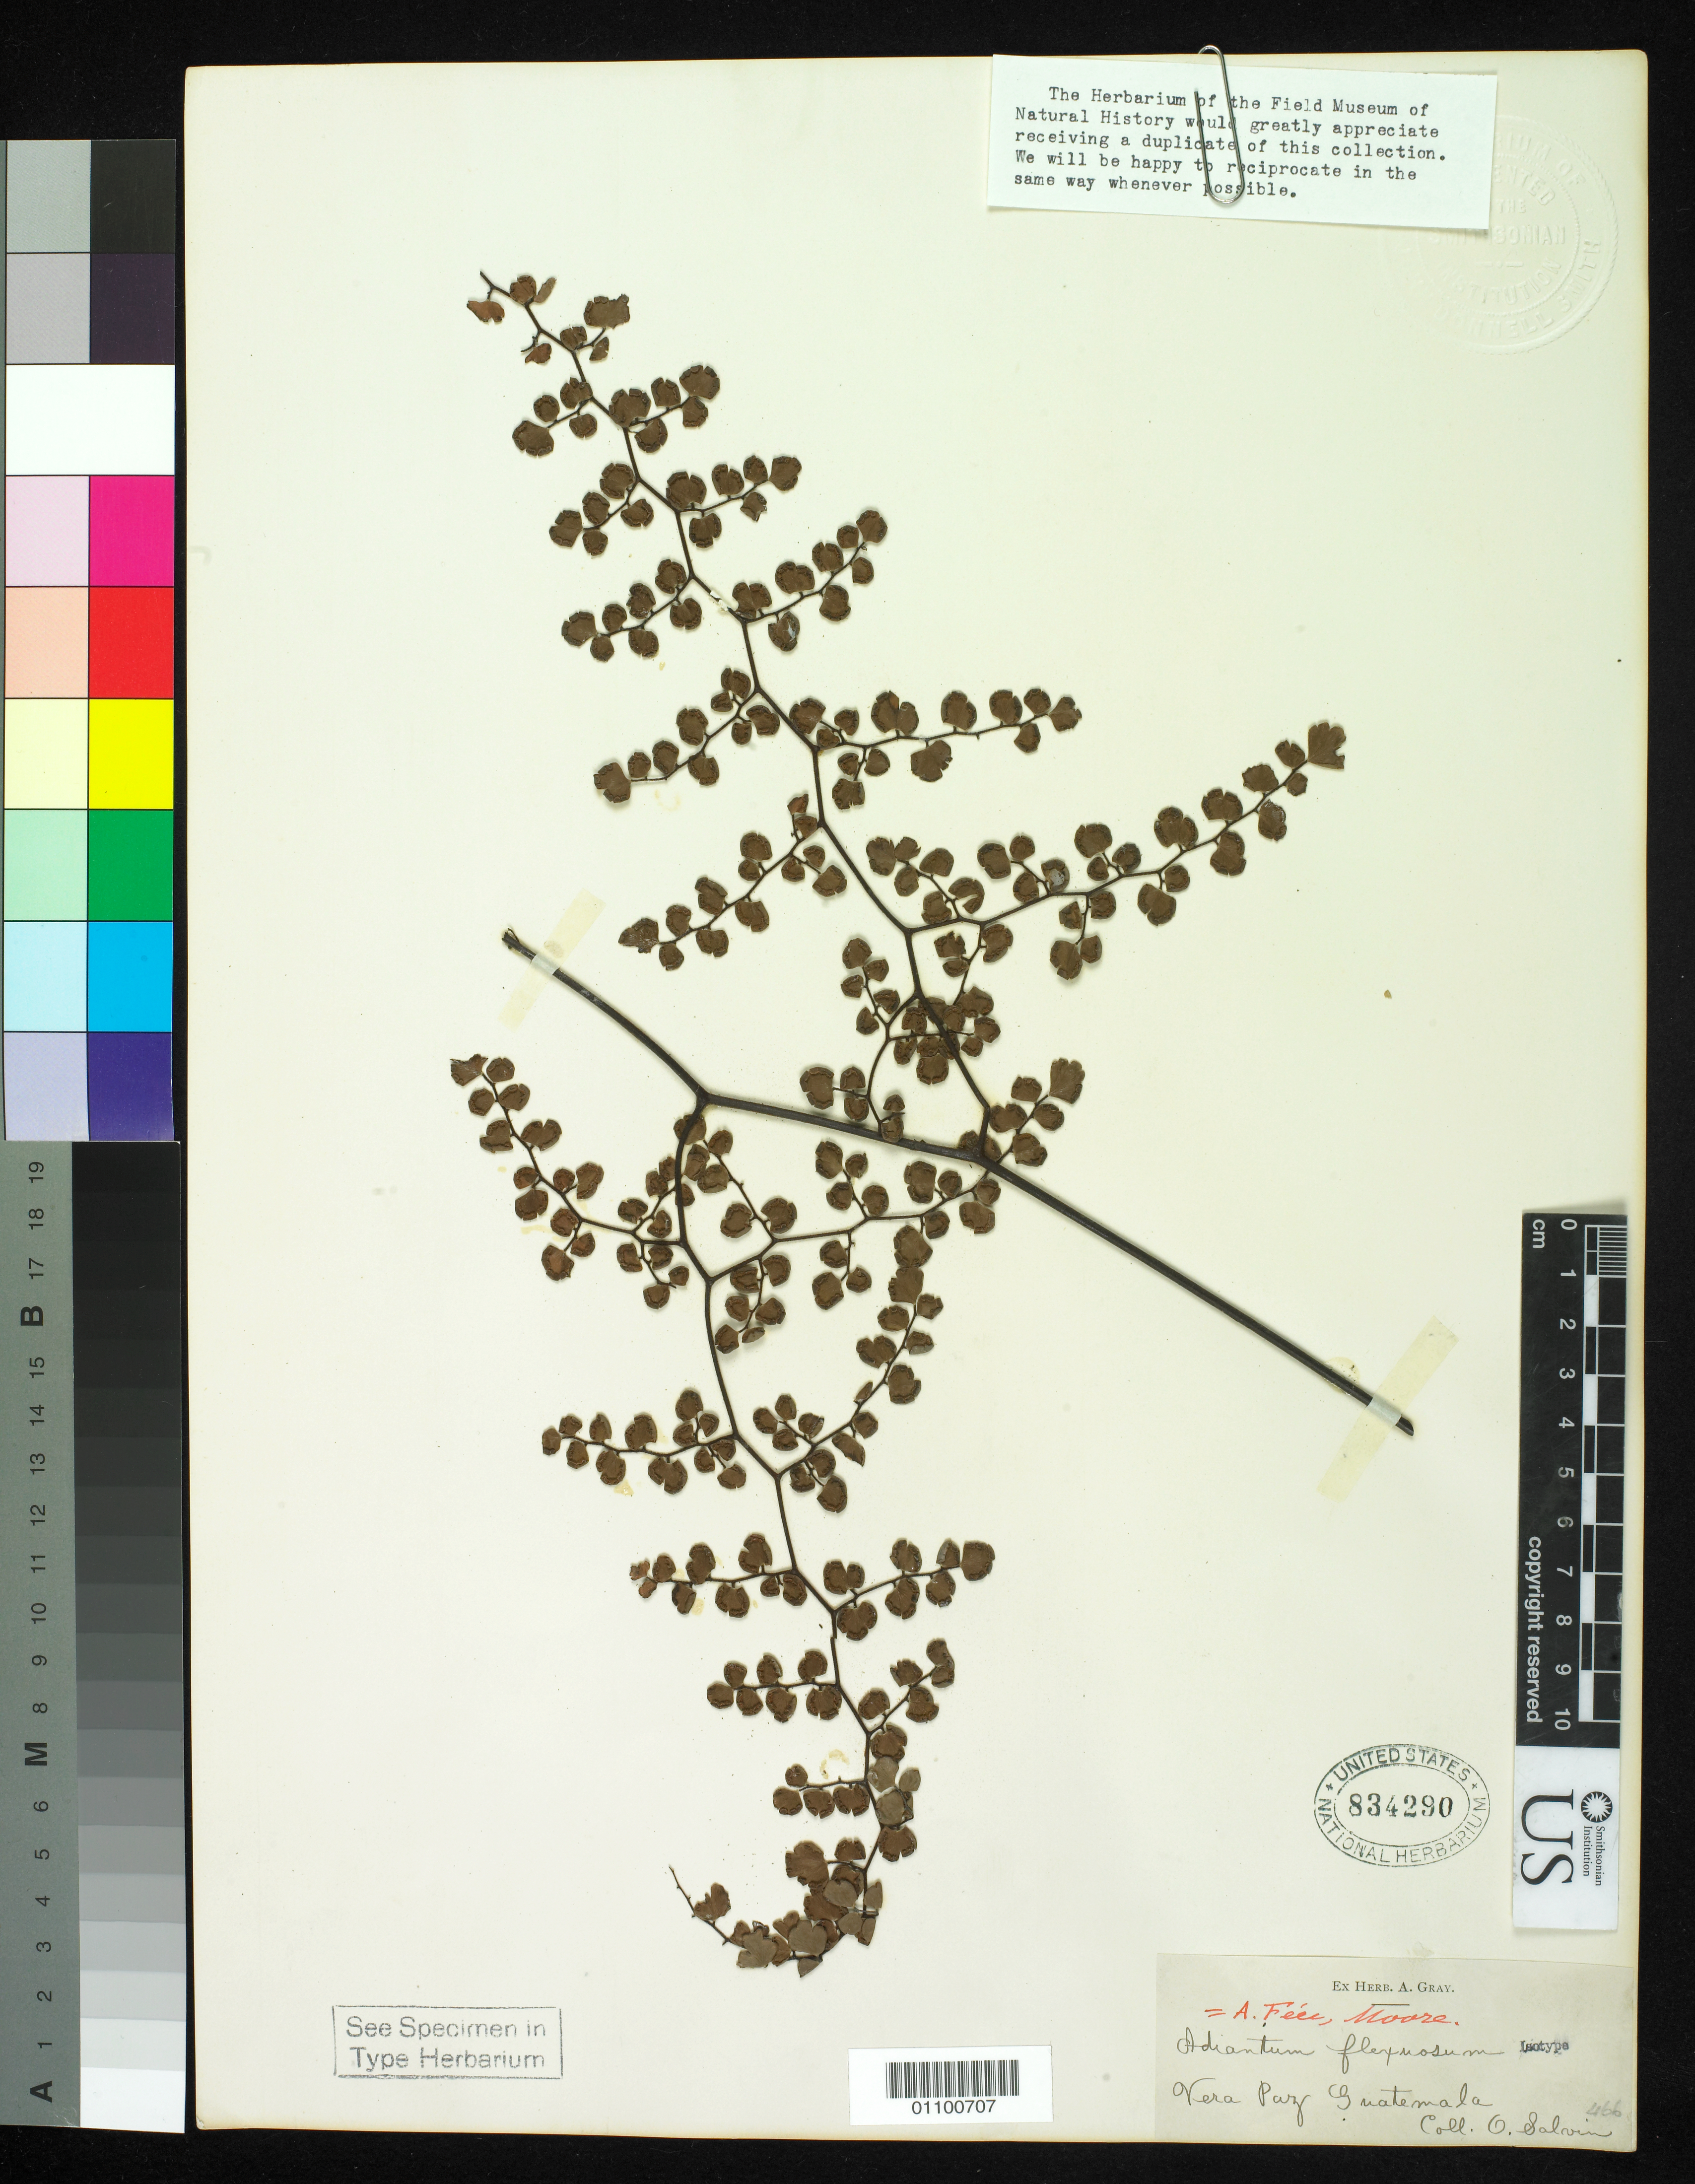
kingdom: Plantae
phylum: Tracheophyta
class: Polypodiopsida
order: Polypodiales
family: Pteridaceae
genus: Adiantum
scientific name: Adiantum flexuosum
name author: Hook.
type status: Isotype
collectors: O. Salvin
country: Guatemala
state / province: Alta Verapaz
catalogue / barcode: US 834290